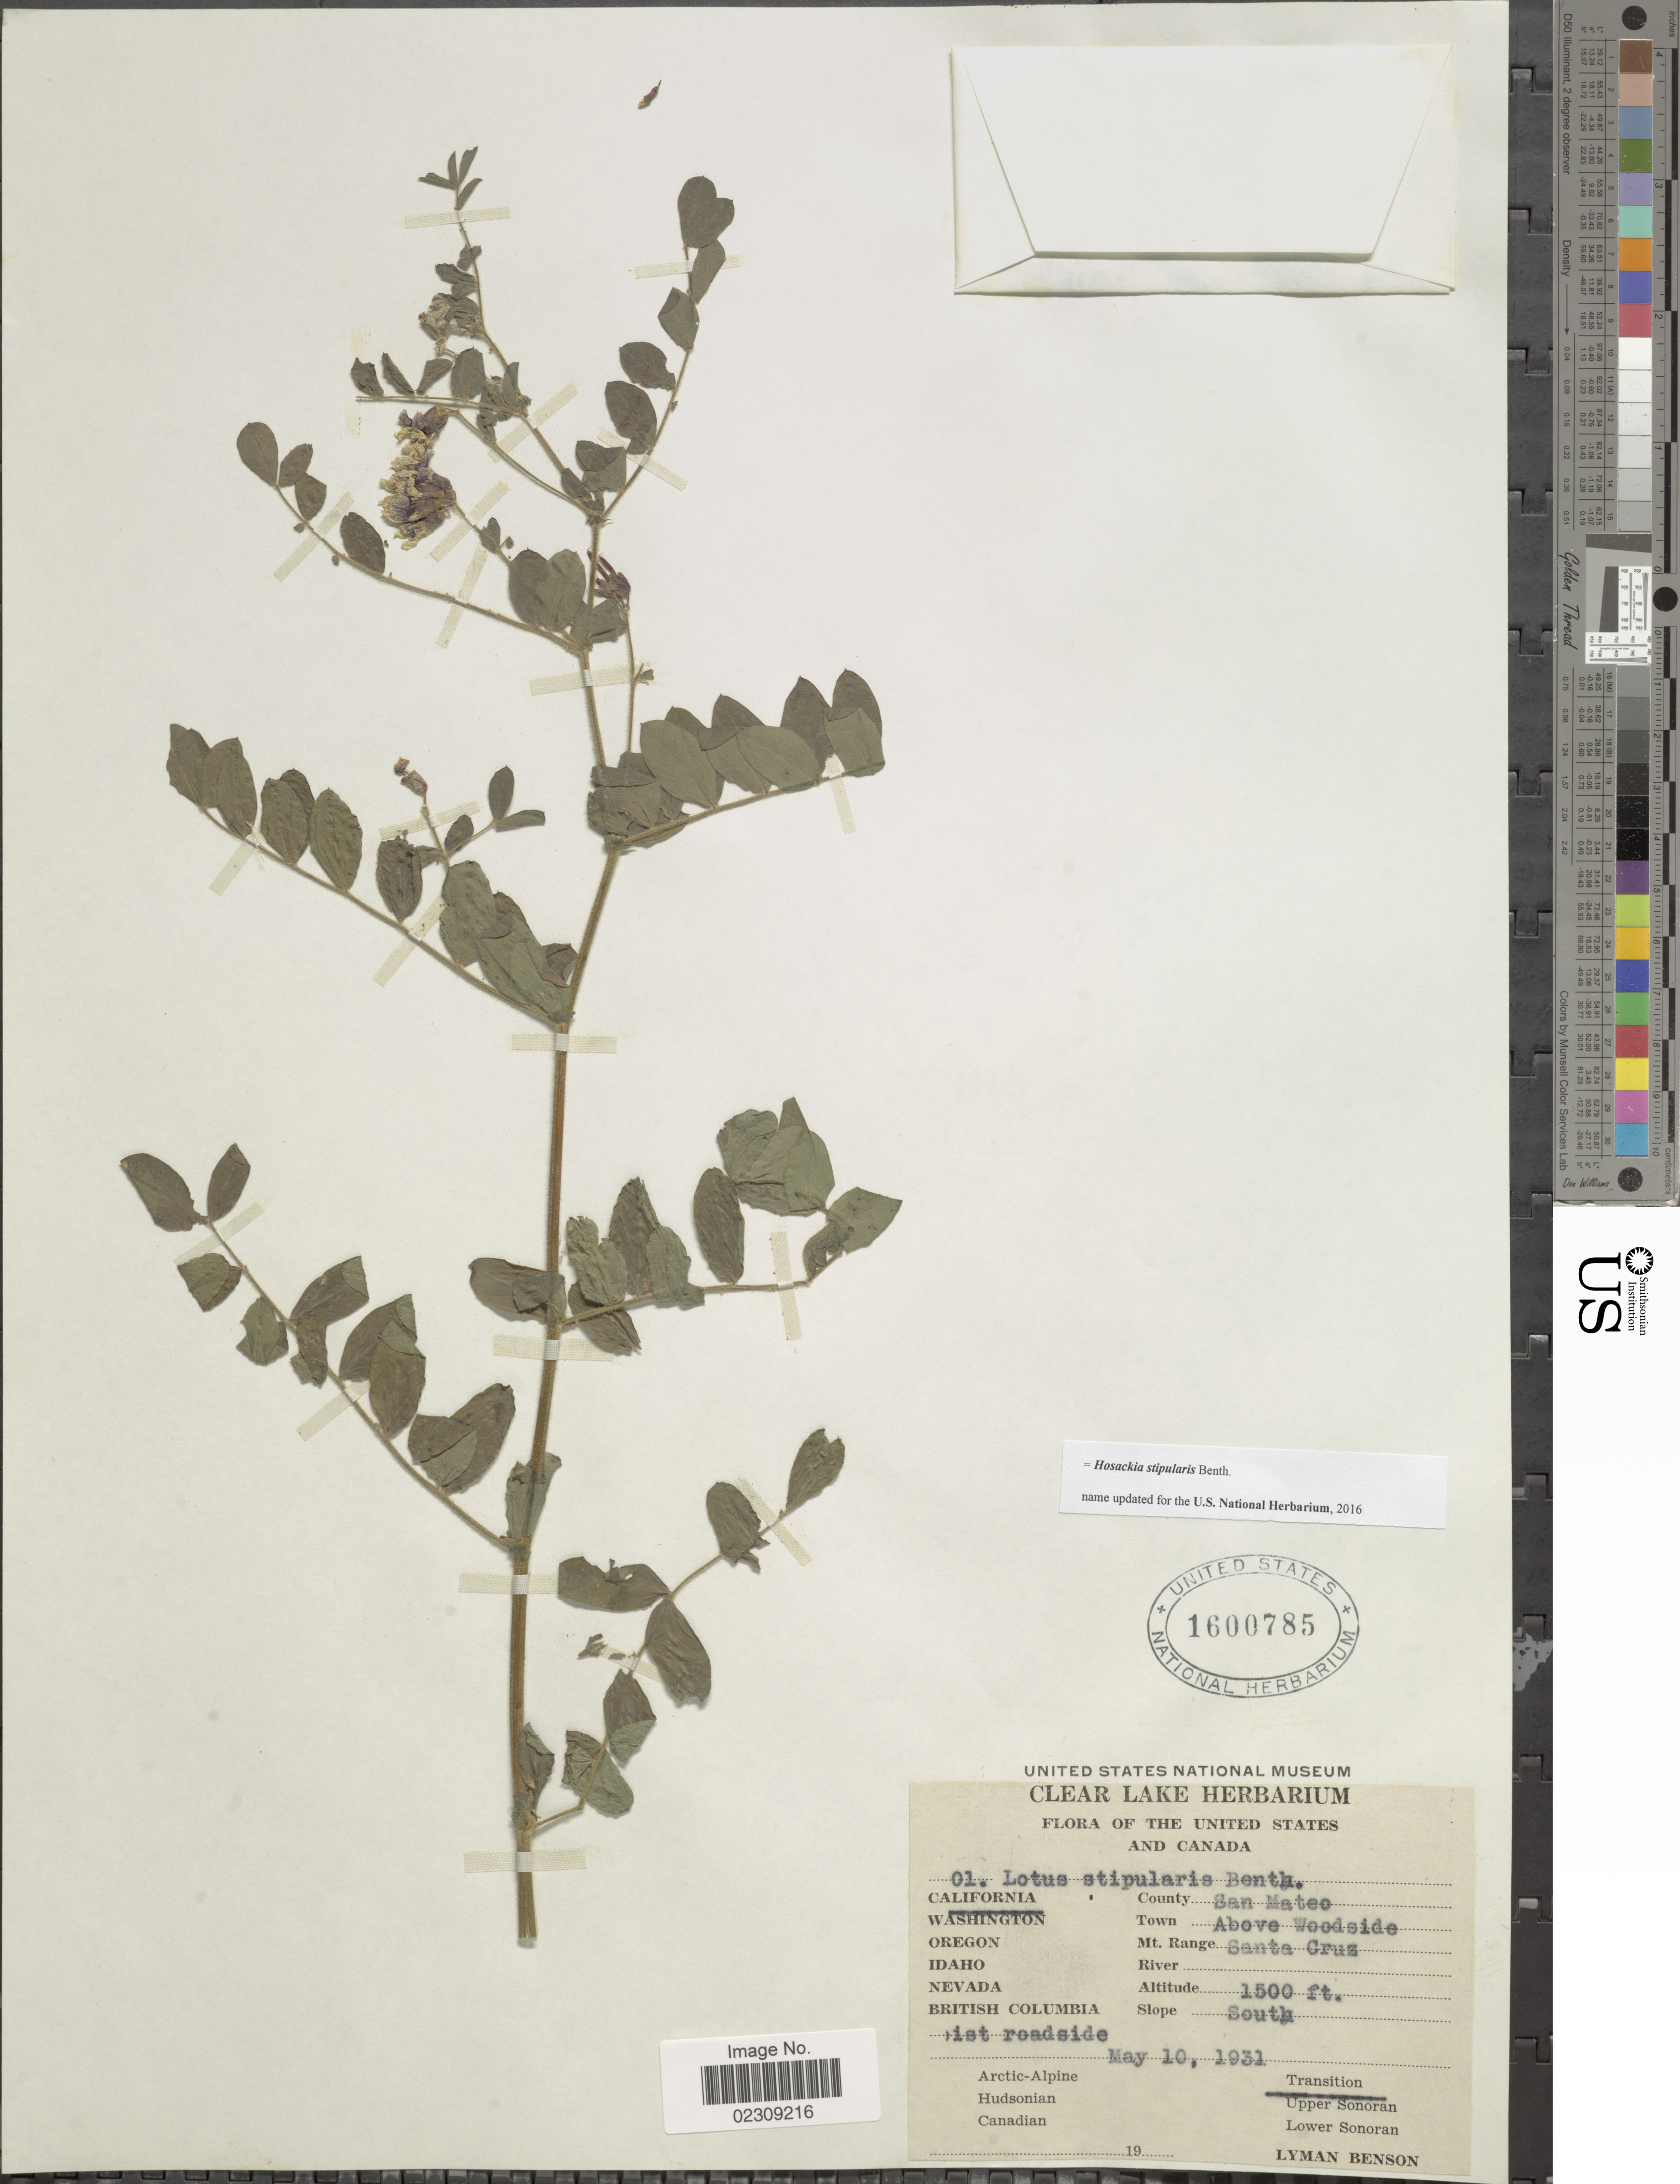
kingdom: Plantae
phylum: Tracheophyta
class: Magnoliopsida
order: Fabales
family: Fabaceae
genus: Hosackia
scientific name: Hosackia stipularis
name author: Benth.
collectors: L. D. Benson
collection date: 1931-05-10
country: United States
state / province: California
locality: The United States and Canada, San Mateo, Above Woodside, Mt Range Santa Cruz, Slope South, Transition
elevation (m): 457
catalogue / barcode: US 1600785